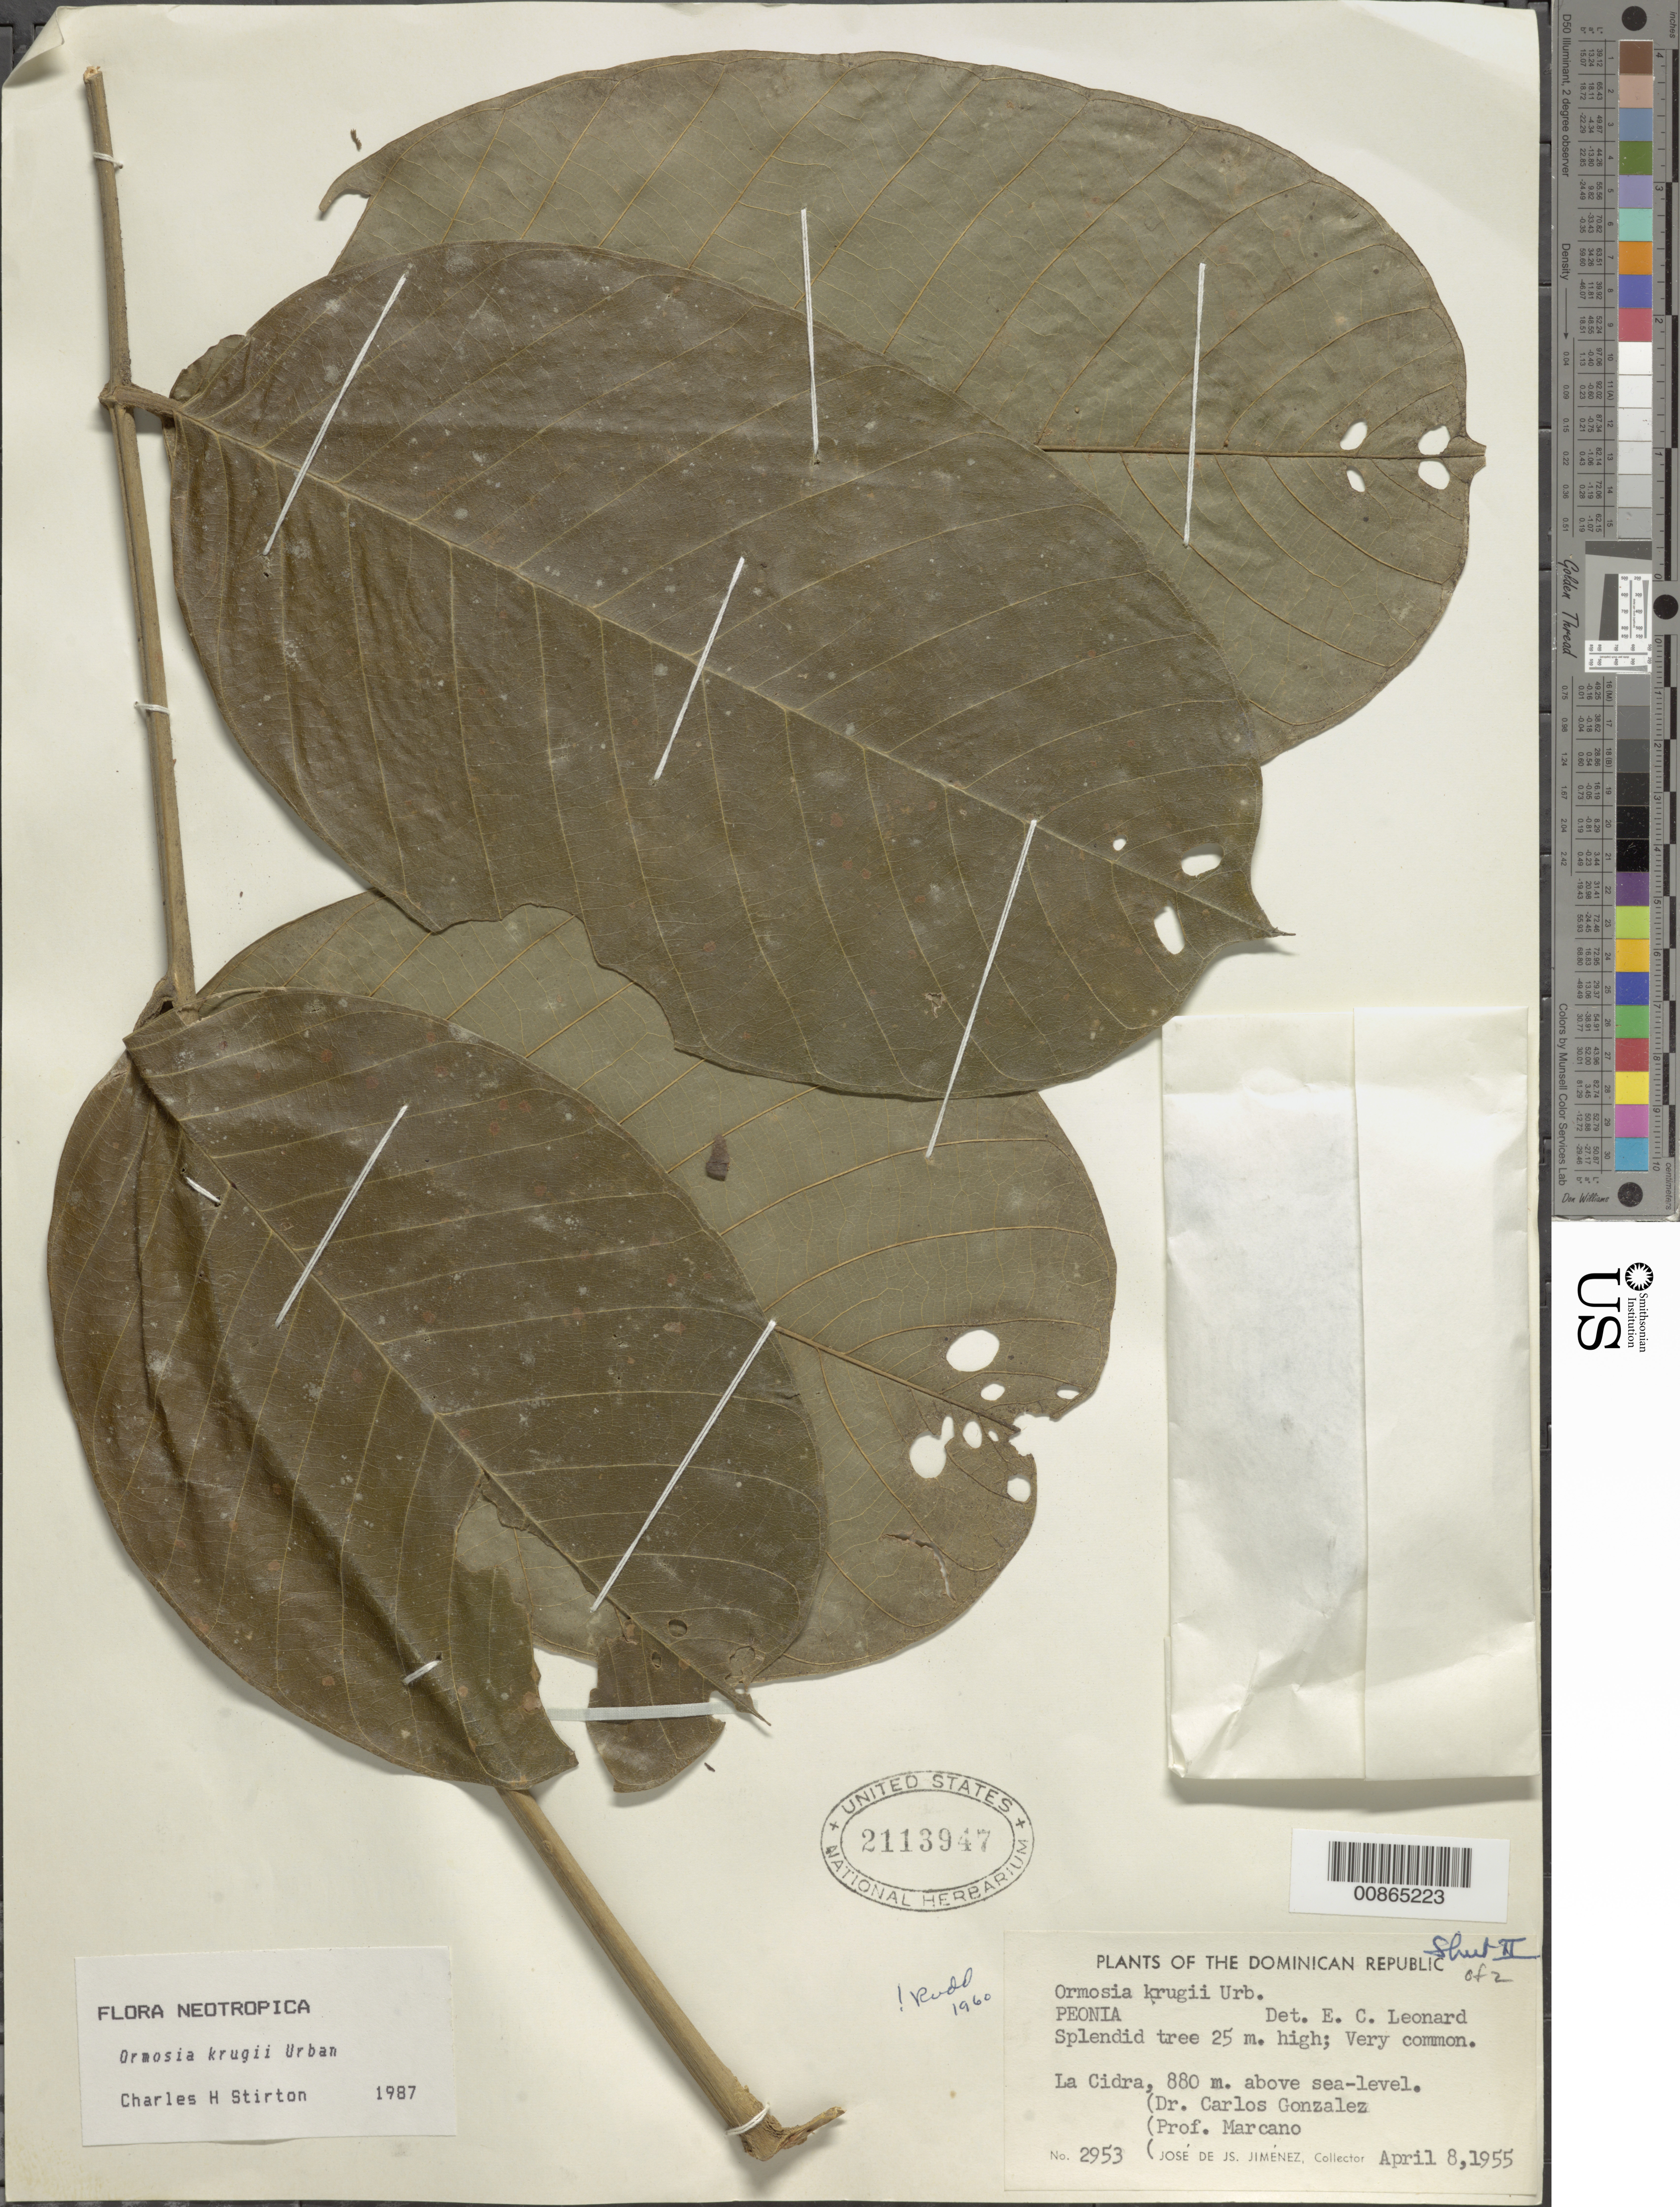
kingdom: Plantae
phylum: Tracheophyta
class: Magnoliopsida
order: Fabales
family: Fabaceae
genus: Ormosia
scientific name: Ormosia krugii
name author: Urb.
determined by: Stirton, Charles H.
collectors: J. J. Jiménez Almonte, C. Gonzalez & E. J. Marcano F.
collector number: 2953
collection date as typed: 08 Apr 1955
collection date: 1955-04-08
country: Dominican Republic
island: Hispaniola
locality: La Cidra.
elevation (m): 880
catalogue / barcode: US 2113947